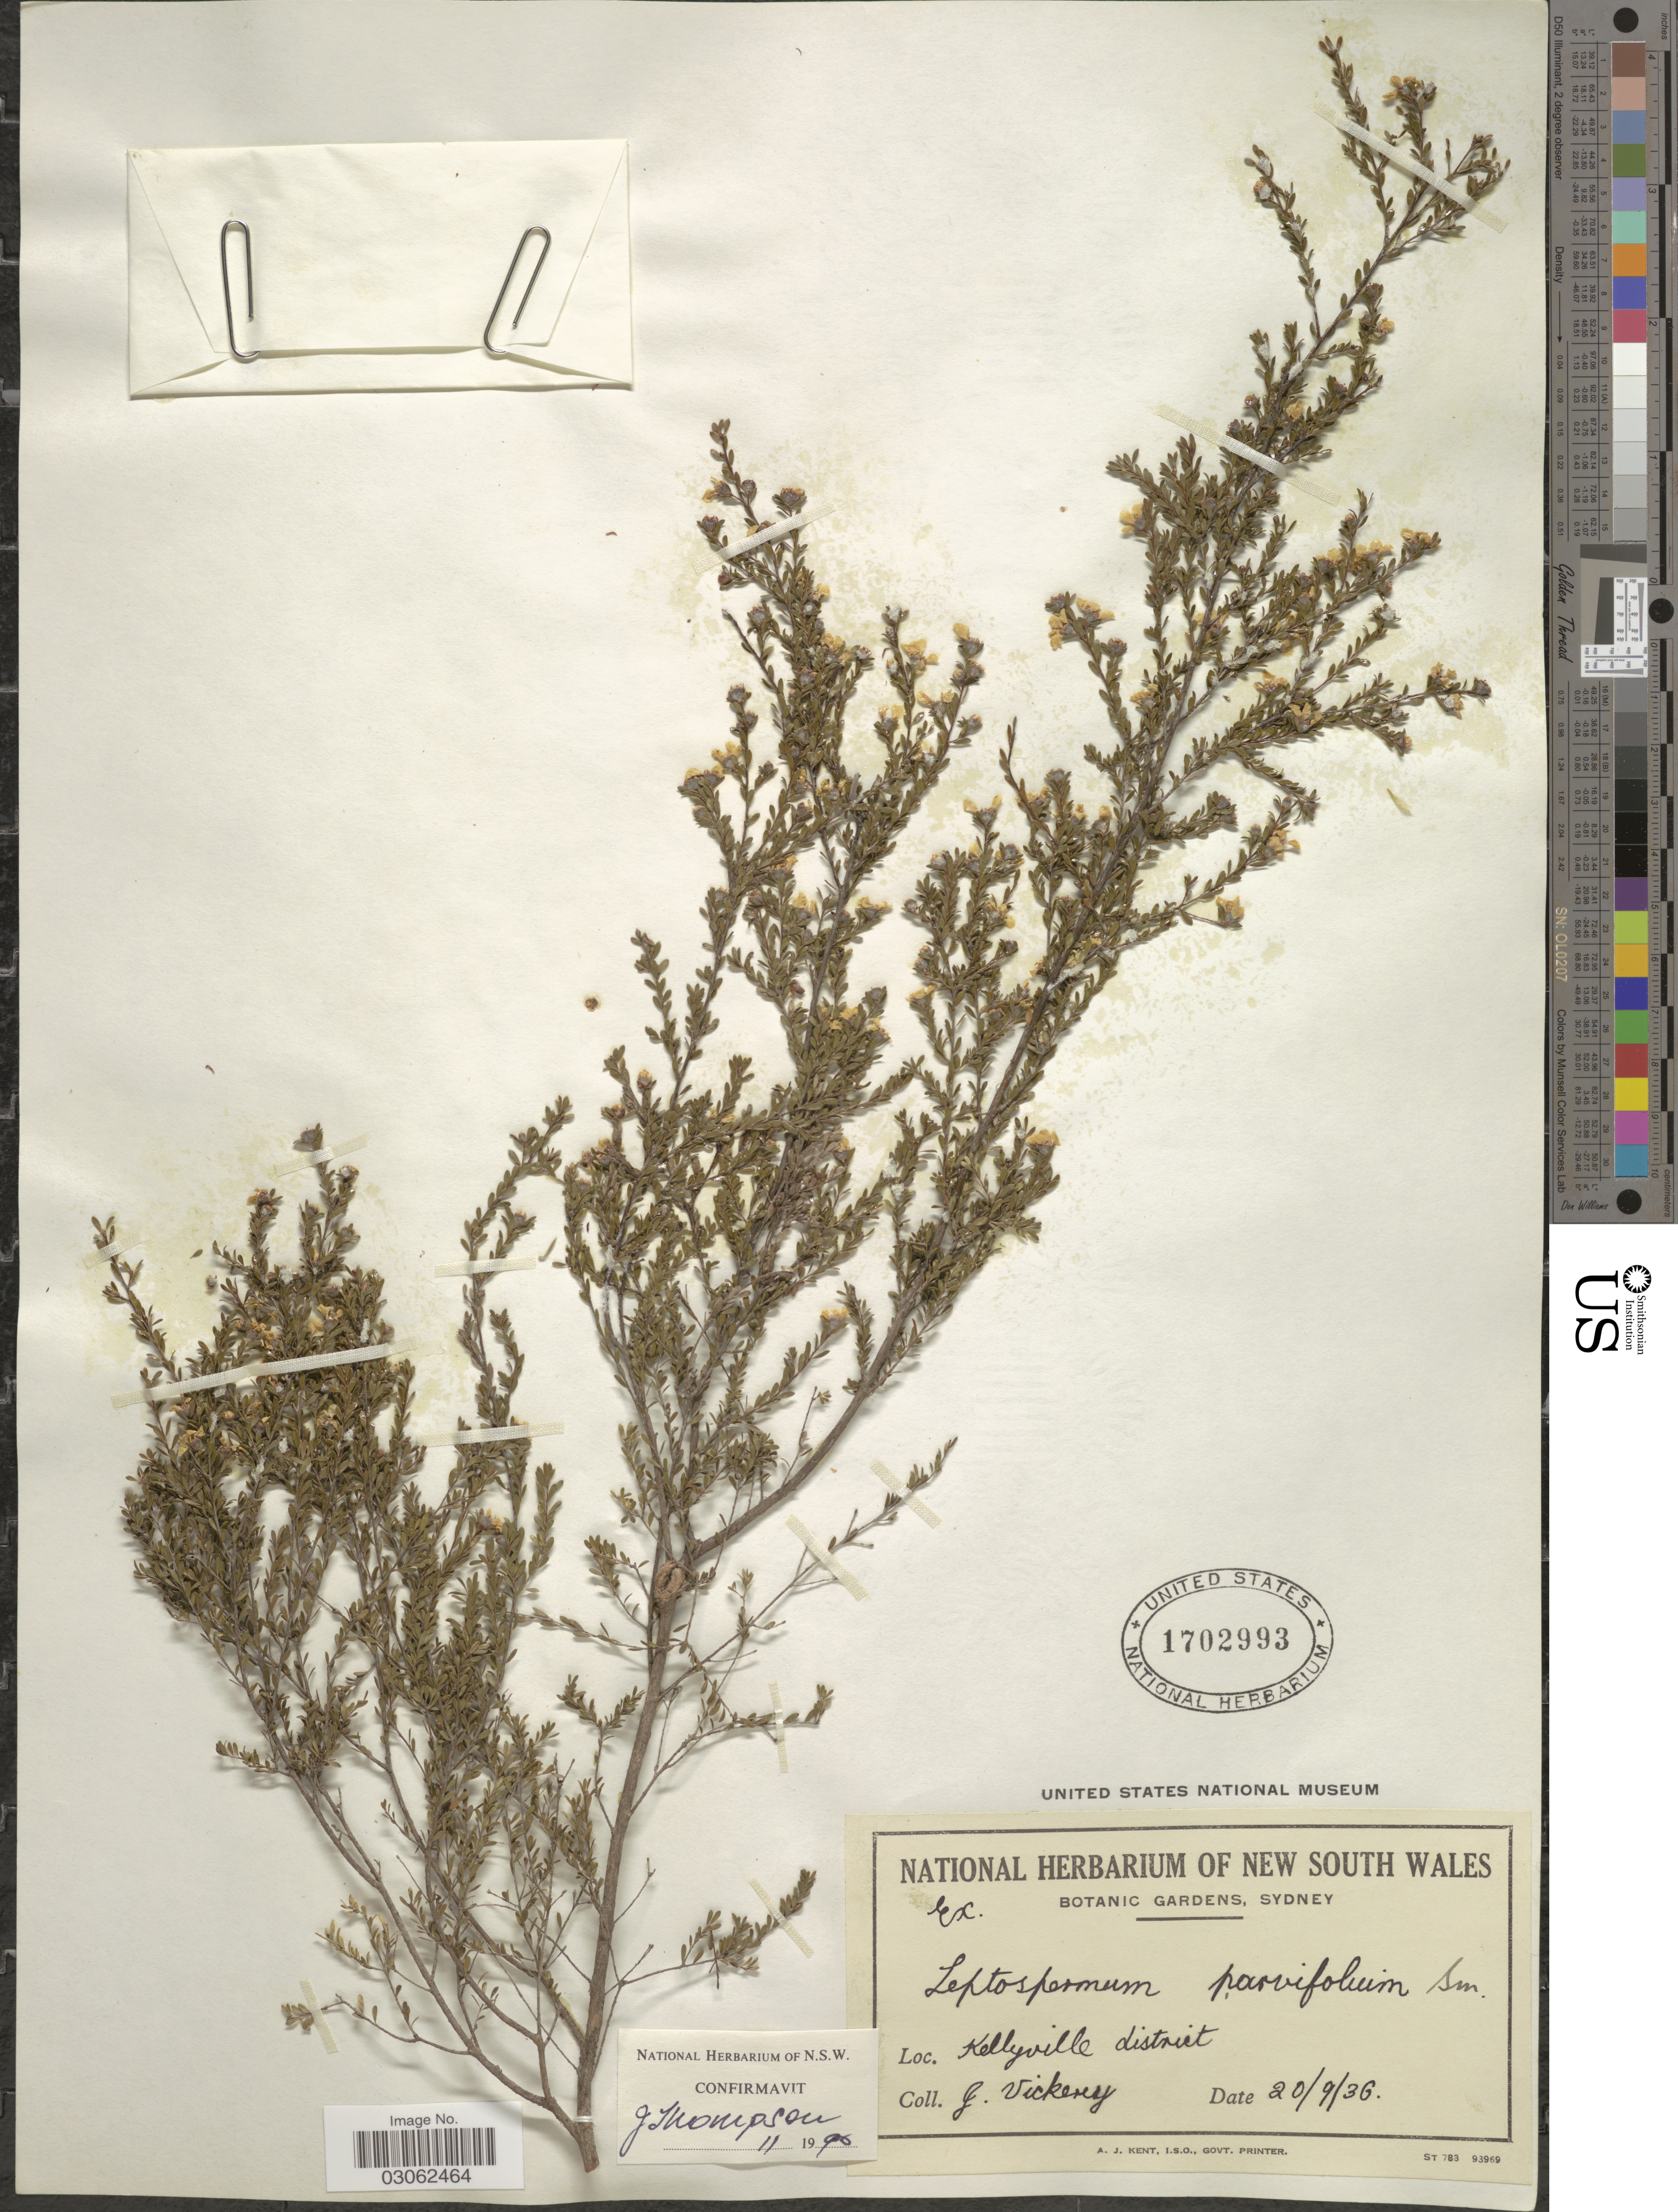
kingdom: Plantae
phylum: Tracheophyta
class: Magnoliopsida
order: Myrtales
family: Myrtaceae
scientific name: Gaudium parvifolium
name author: (Sm.) P.G. Wilson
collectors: J. Vickery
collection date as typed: Transcribed d/m/y: 20/9/36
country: Australia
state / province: New South Wales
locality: Kellyville district.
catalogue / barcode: US 1702993